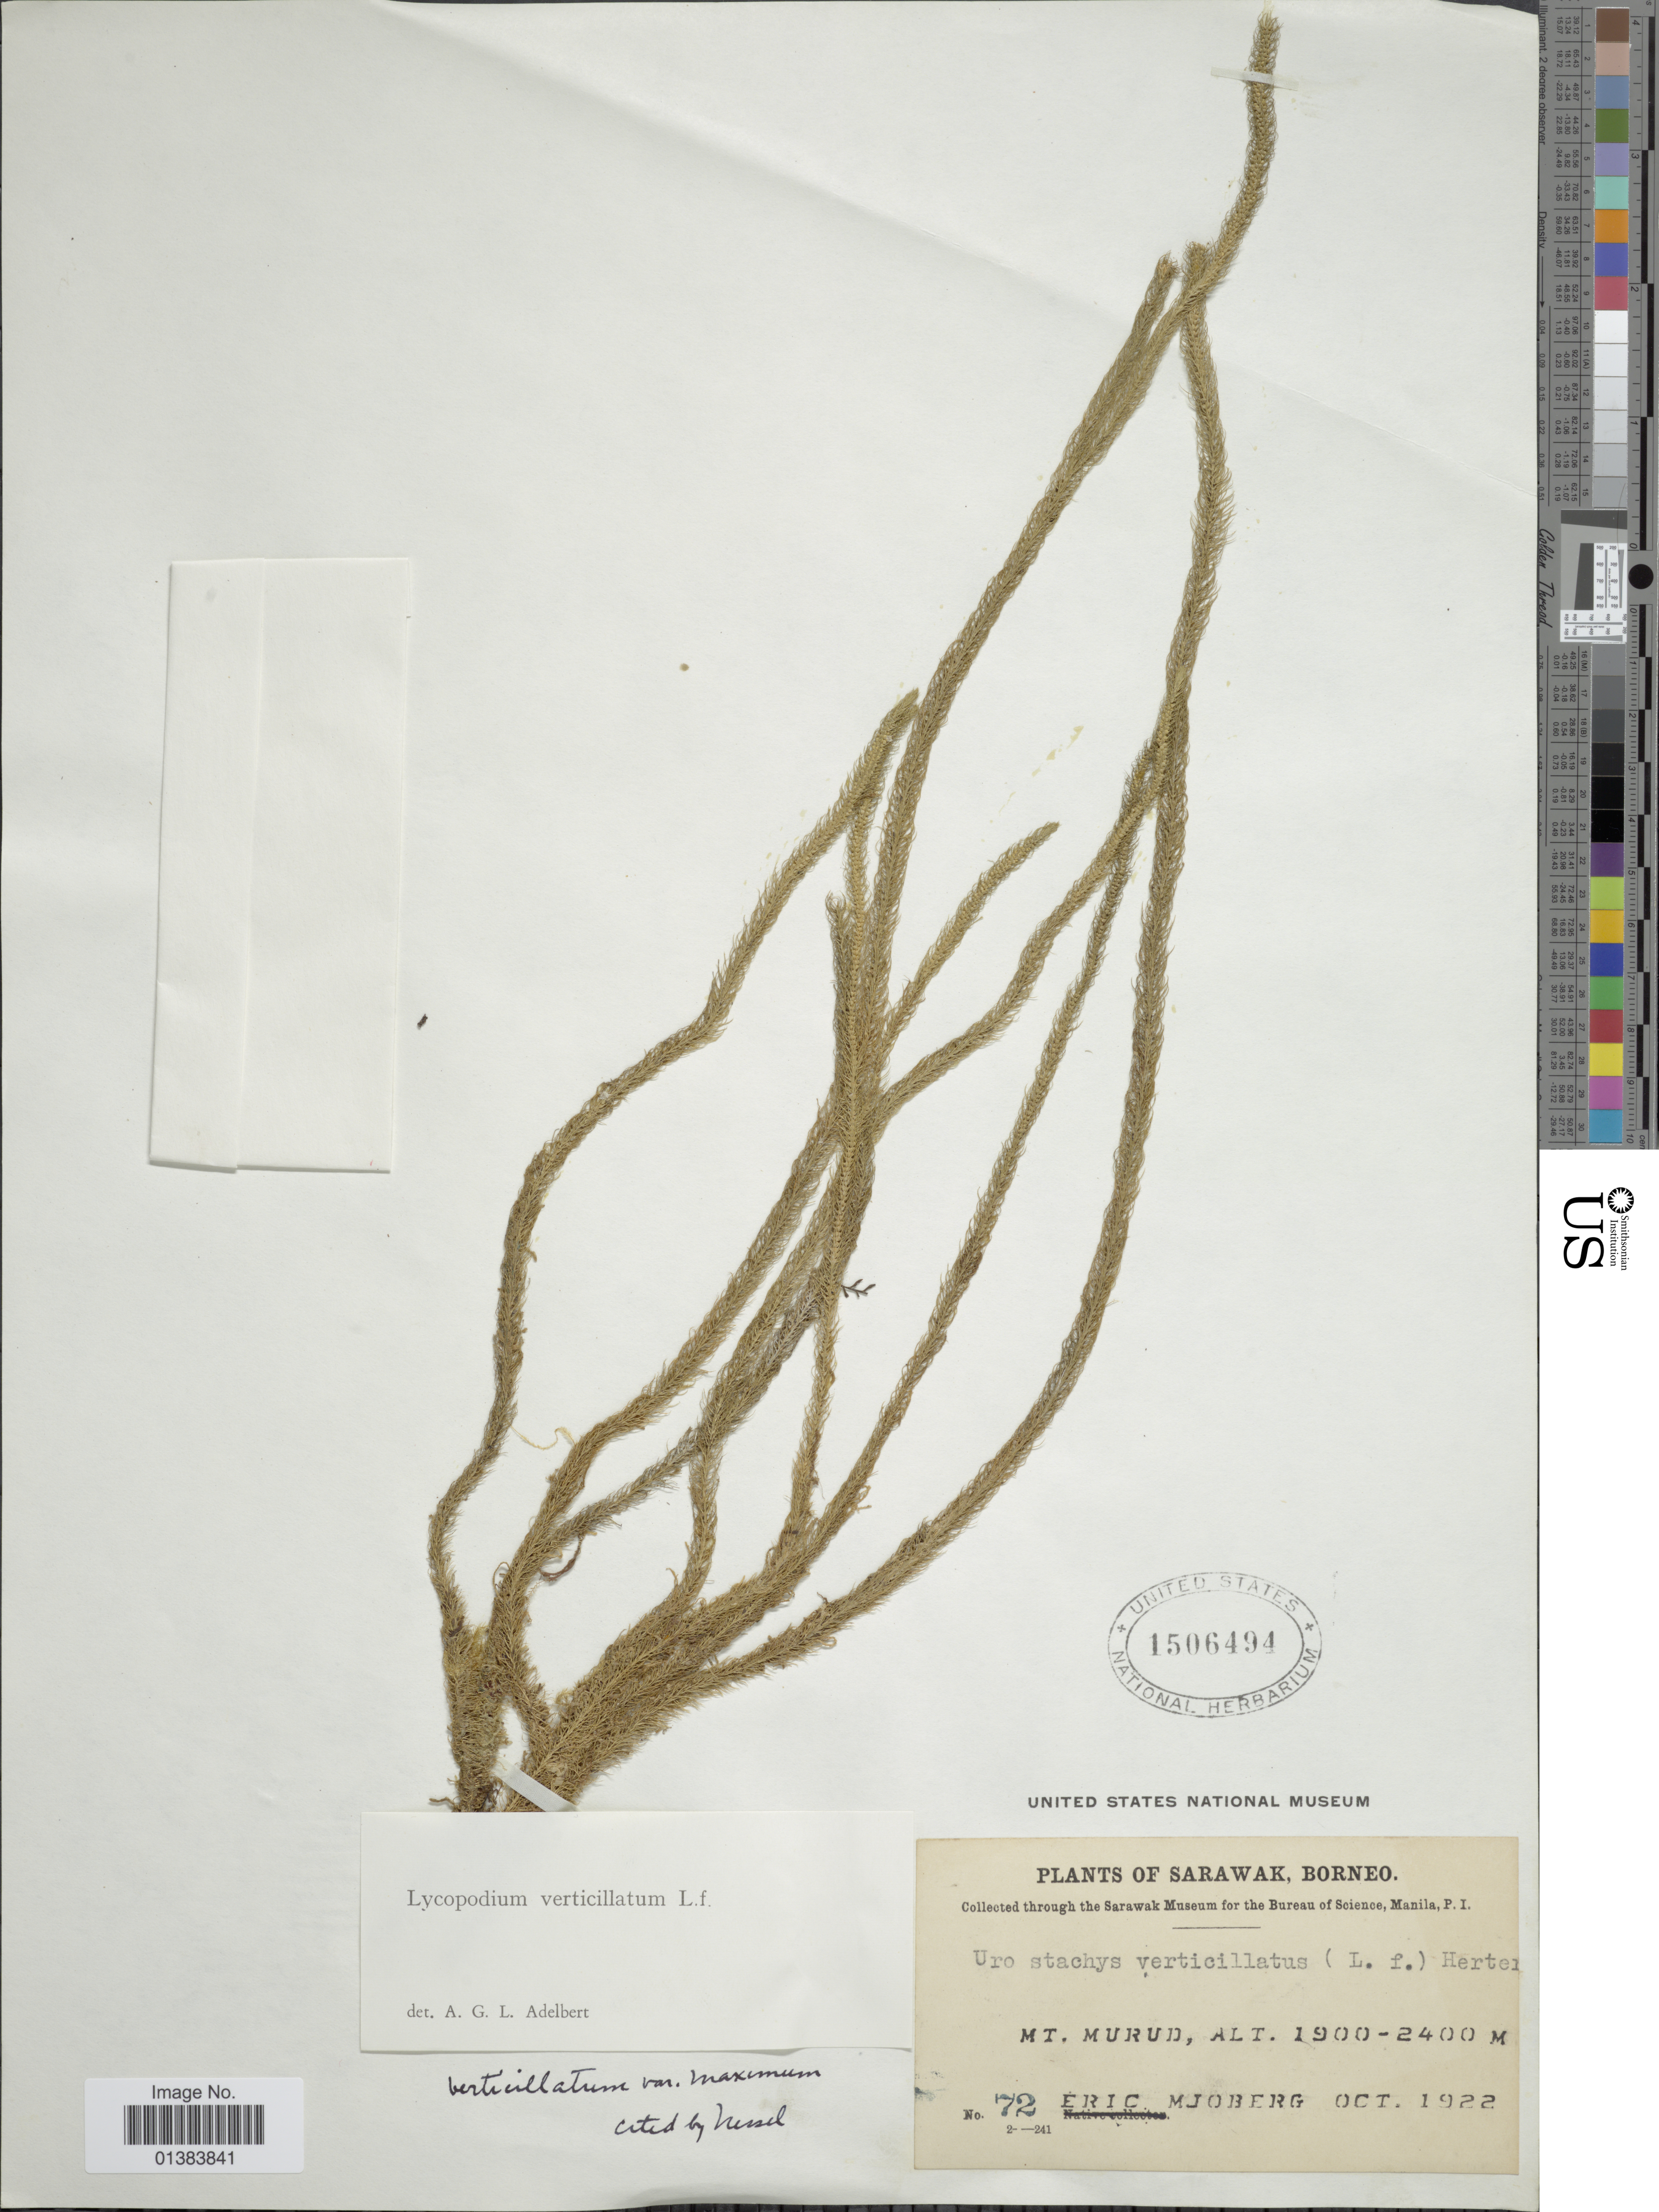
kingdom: Plantae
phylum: Tracheophyta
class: Lycopodiopsida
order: Lycopodiales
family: Lycopodiaceae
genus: Phlegmariurus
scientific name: Phlegmariurus verticillatus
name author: (L. f.) A. R. Field & Testo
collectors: -. Mjoberg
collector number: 72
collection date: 1922-10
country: Malaysia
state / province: Sarawak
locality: Borneo. Mt. Murud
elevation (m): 1900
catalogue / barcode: US 1506494